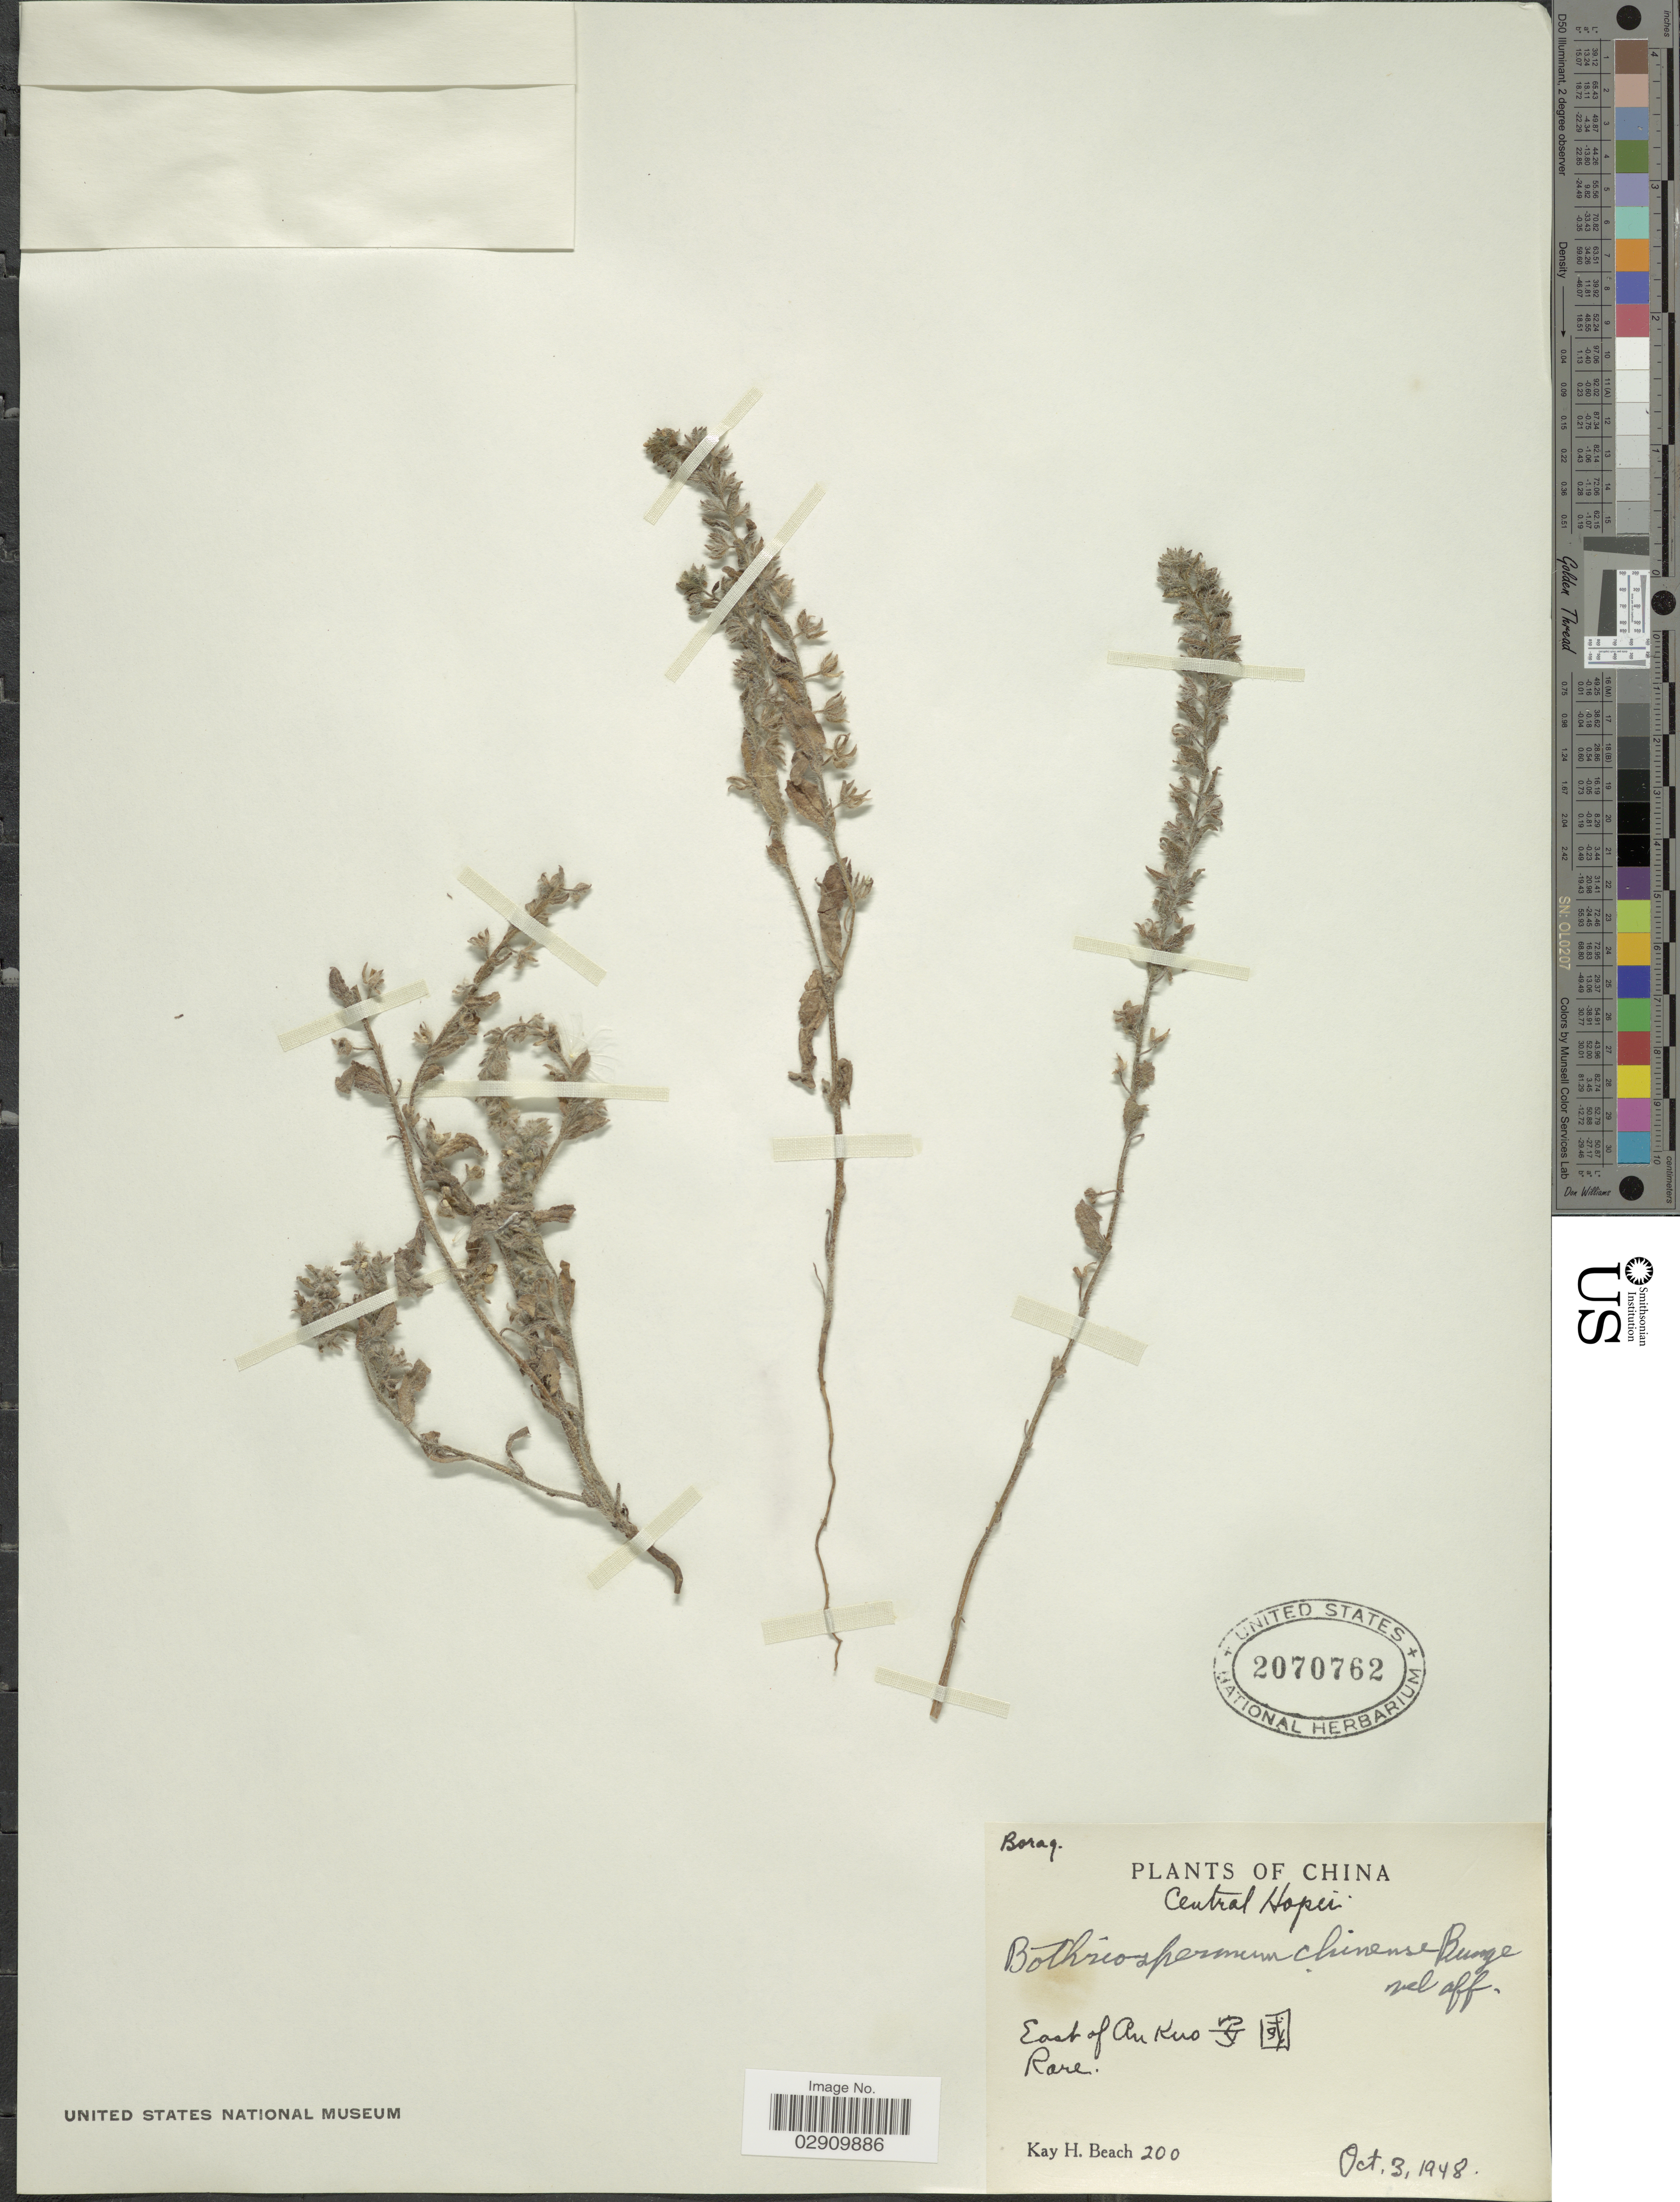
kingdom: Plantae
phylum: Tracheophyta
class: Magnoliopsida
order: Boraginales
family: Boraginaceae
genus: Bothriospermum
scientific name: Bothriospermum chinense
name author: Bunge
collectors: K. H. Beach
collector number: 200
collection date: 1948-10-03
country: China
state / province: Hebei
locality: Central Hopei, East of Au Kuo, X.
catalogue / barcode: US 2070762